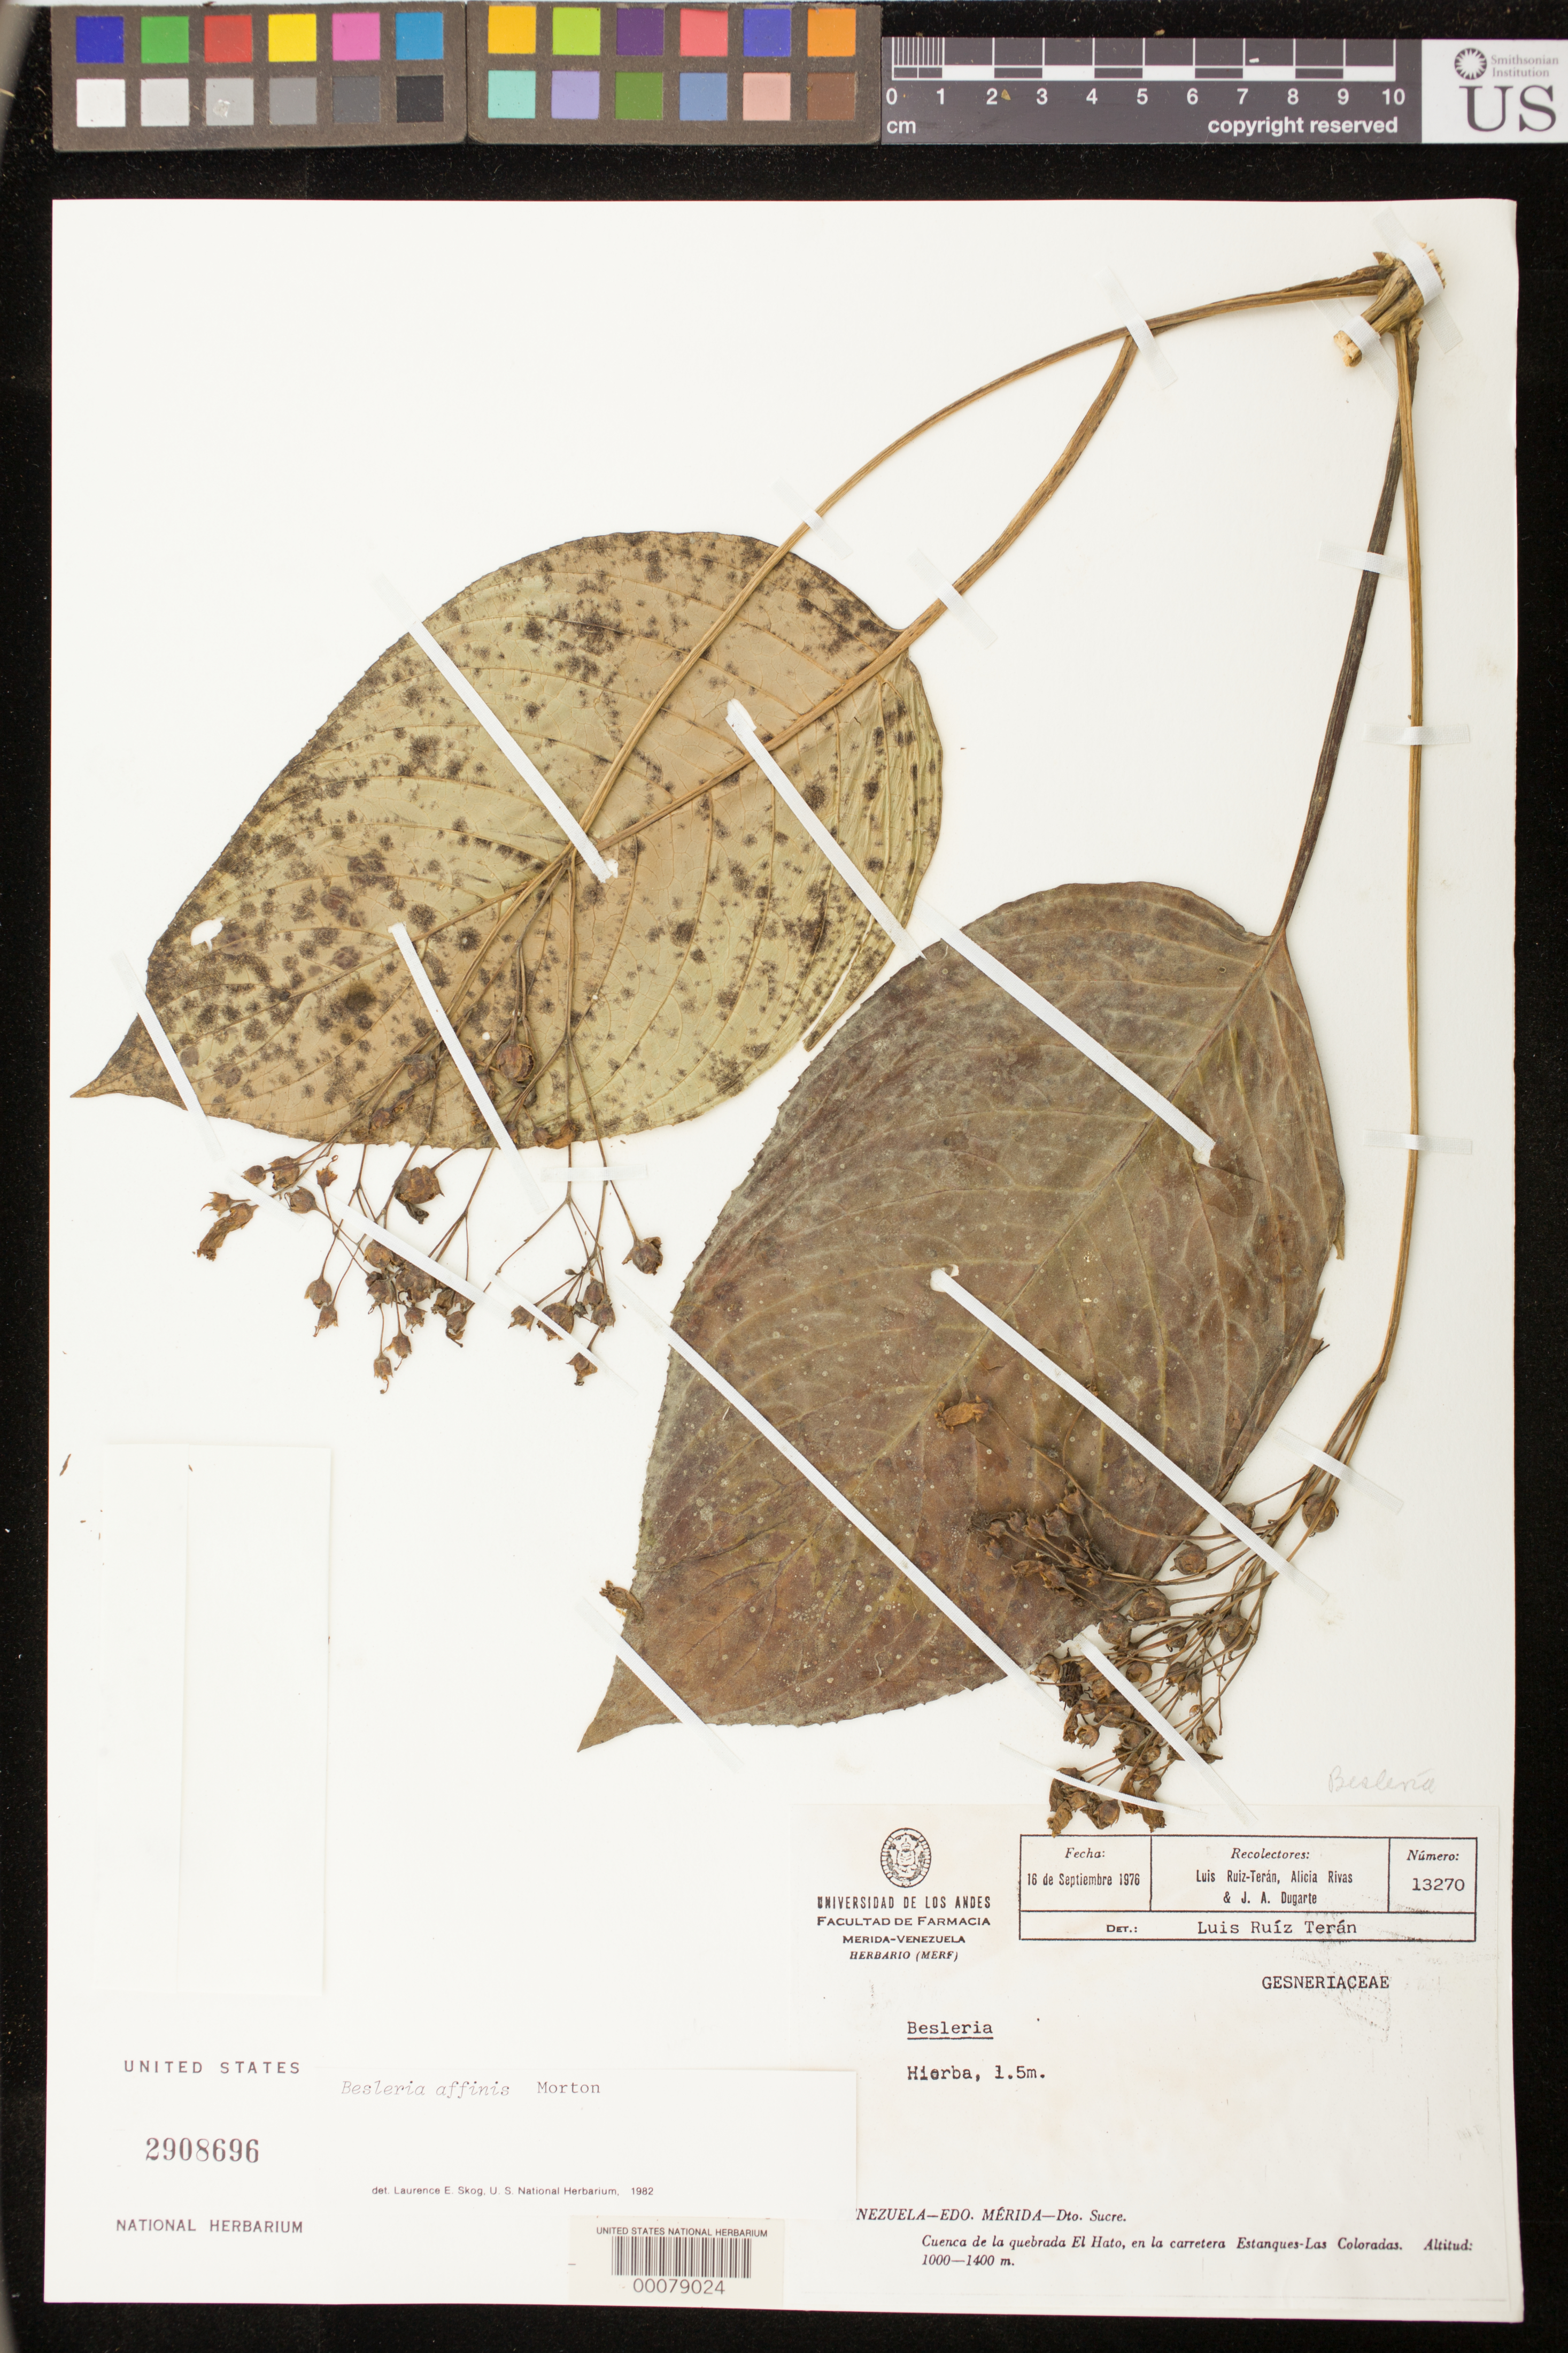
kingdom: Plantae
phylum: Tracheophyta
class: Magnoliopsida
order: Lamiales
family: Gesneriaceae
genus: Besleria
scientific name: Besleria affinis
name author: C.V. Morton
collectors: L. E. Ruíz-Terán & et al.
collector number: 13270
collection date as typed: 16 Sep 1976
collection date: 1976-09-16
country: Venezuela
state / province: Mérida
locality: River basin of the Quebrada El hato, on the Estanques-Las Coloradas highway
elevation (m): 1000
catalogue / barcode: US 2908696